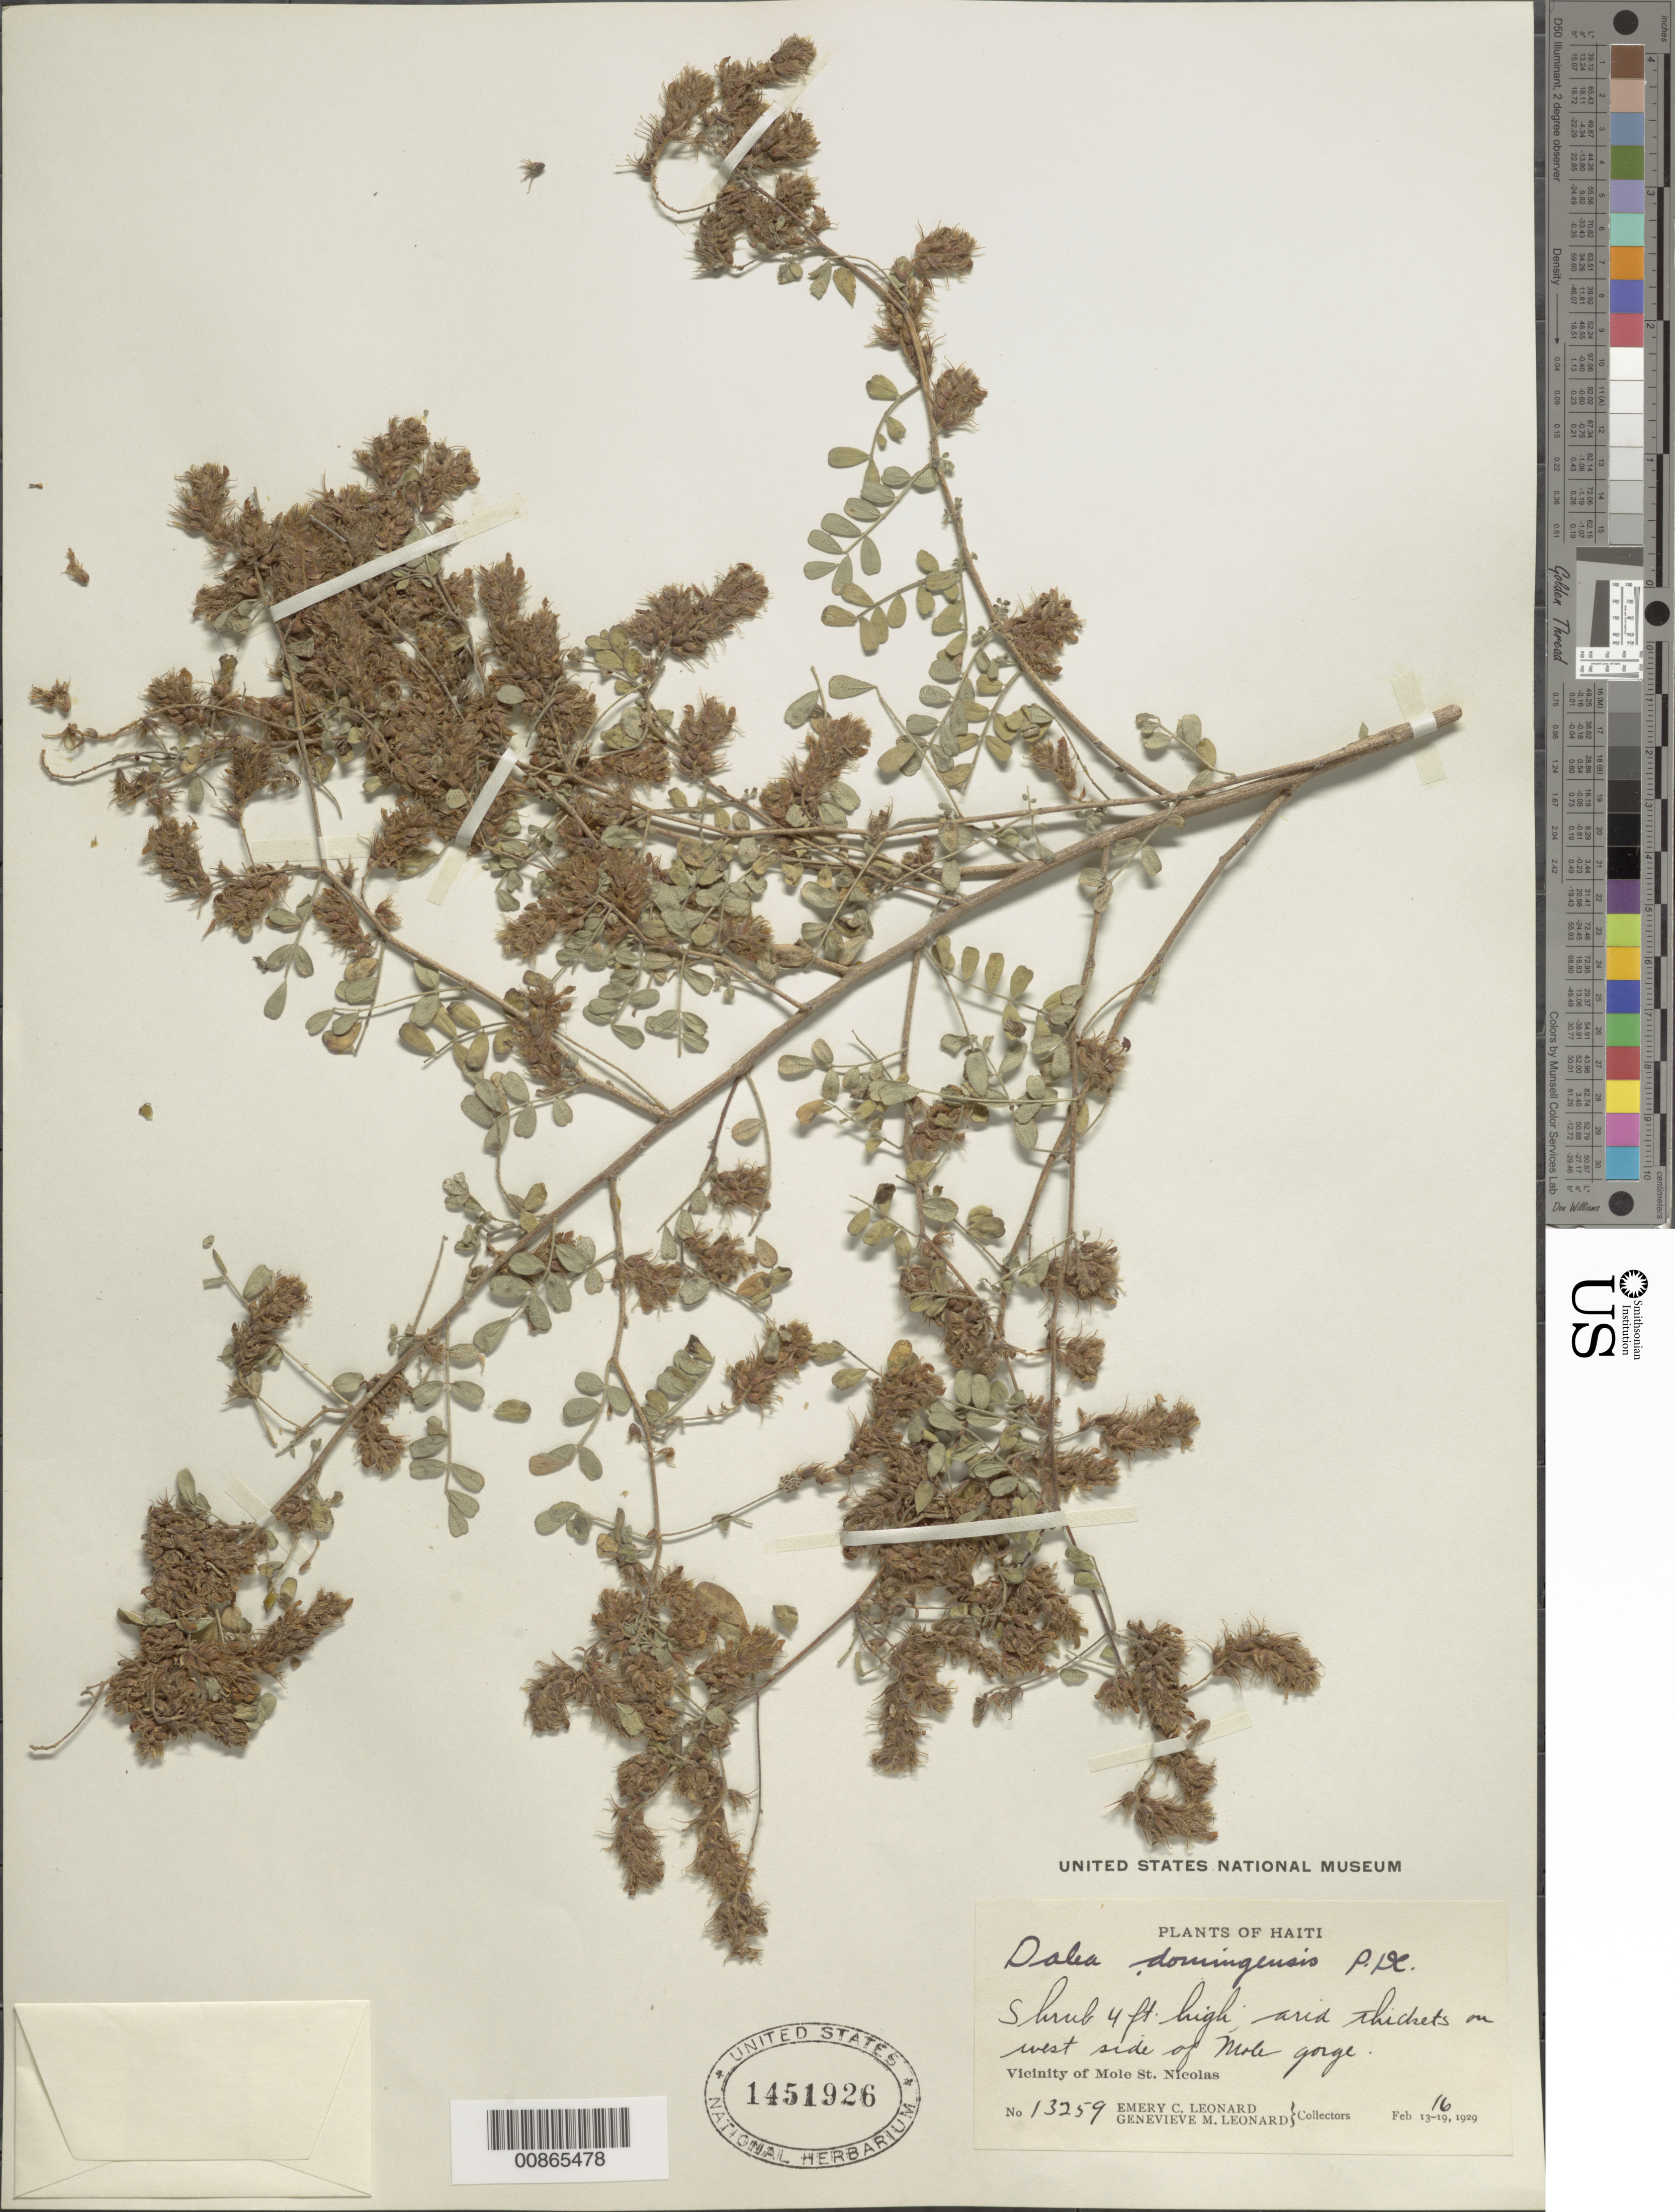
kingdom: Plantae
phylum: Tracheophyta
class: Magnoliopsida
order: Fabales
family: Fabaceae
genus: Dalea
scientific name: Dalea carthagenensis var. carthagenensis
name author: (Jacq.) J.F. Macbr.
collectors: E. C. Leonard & G. M. Leonard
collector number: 13259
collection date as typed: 16 Feb 1929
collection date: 1929-02-16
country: Haiti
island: Hispaniola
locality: Vicinity of Mole St. Nicolas, west side of Mole Gorge.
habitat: Arid thickets.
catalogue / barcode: US 1451926